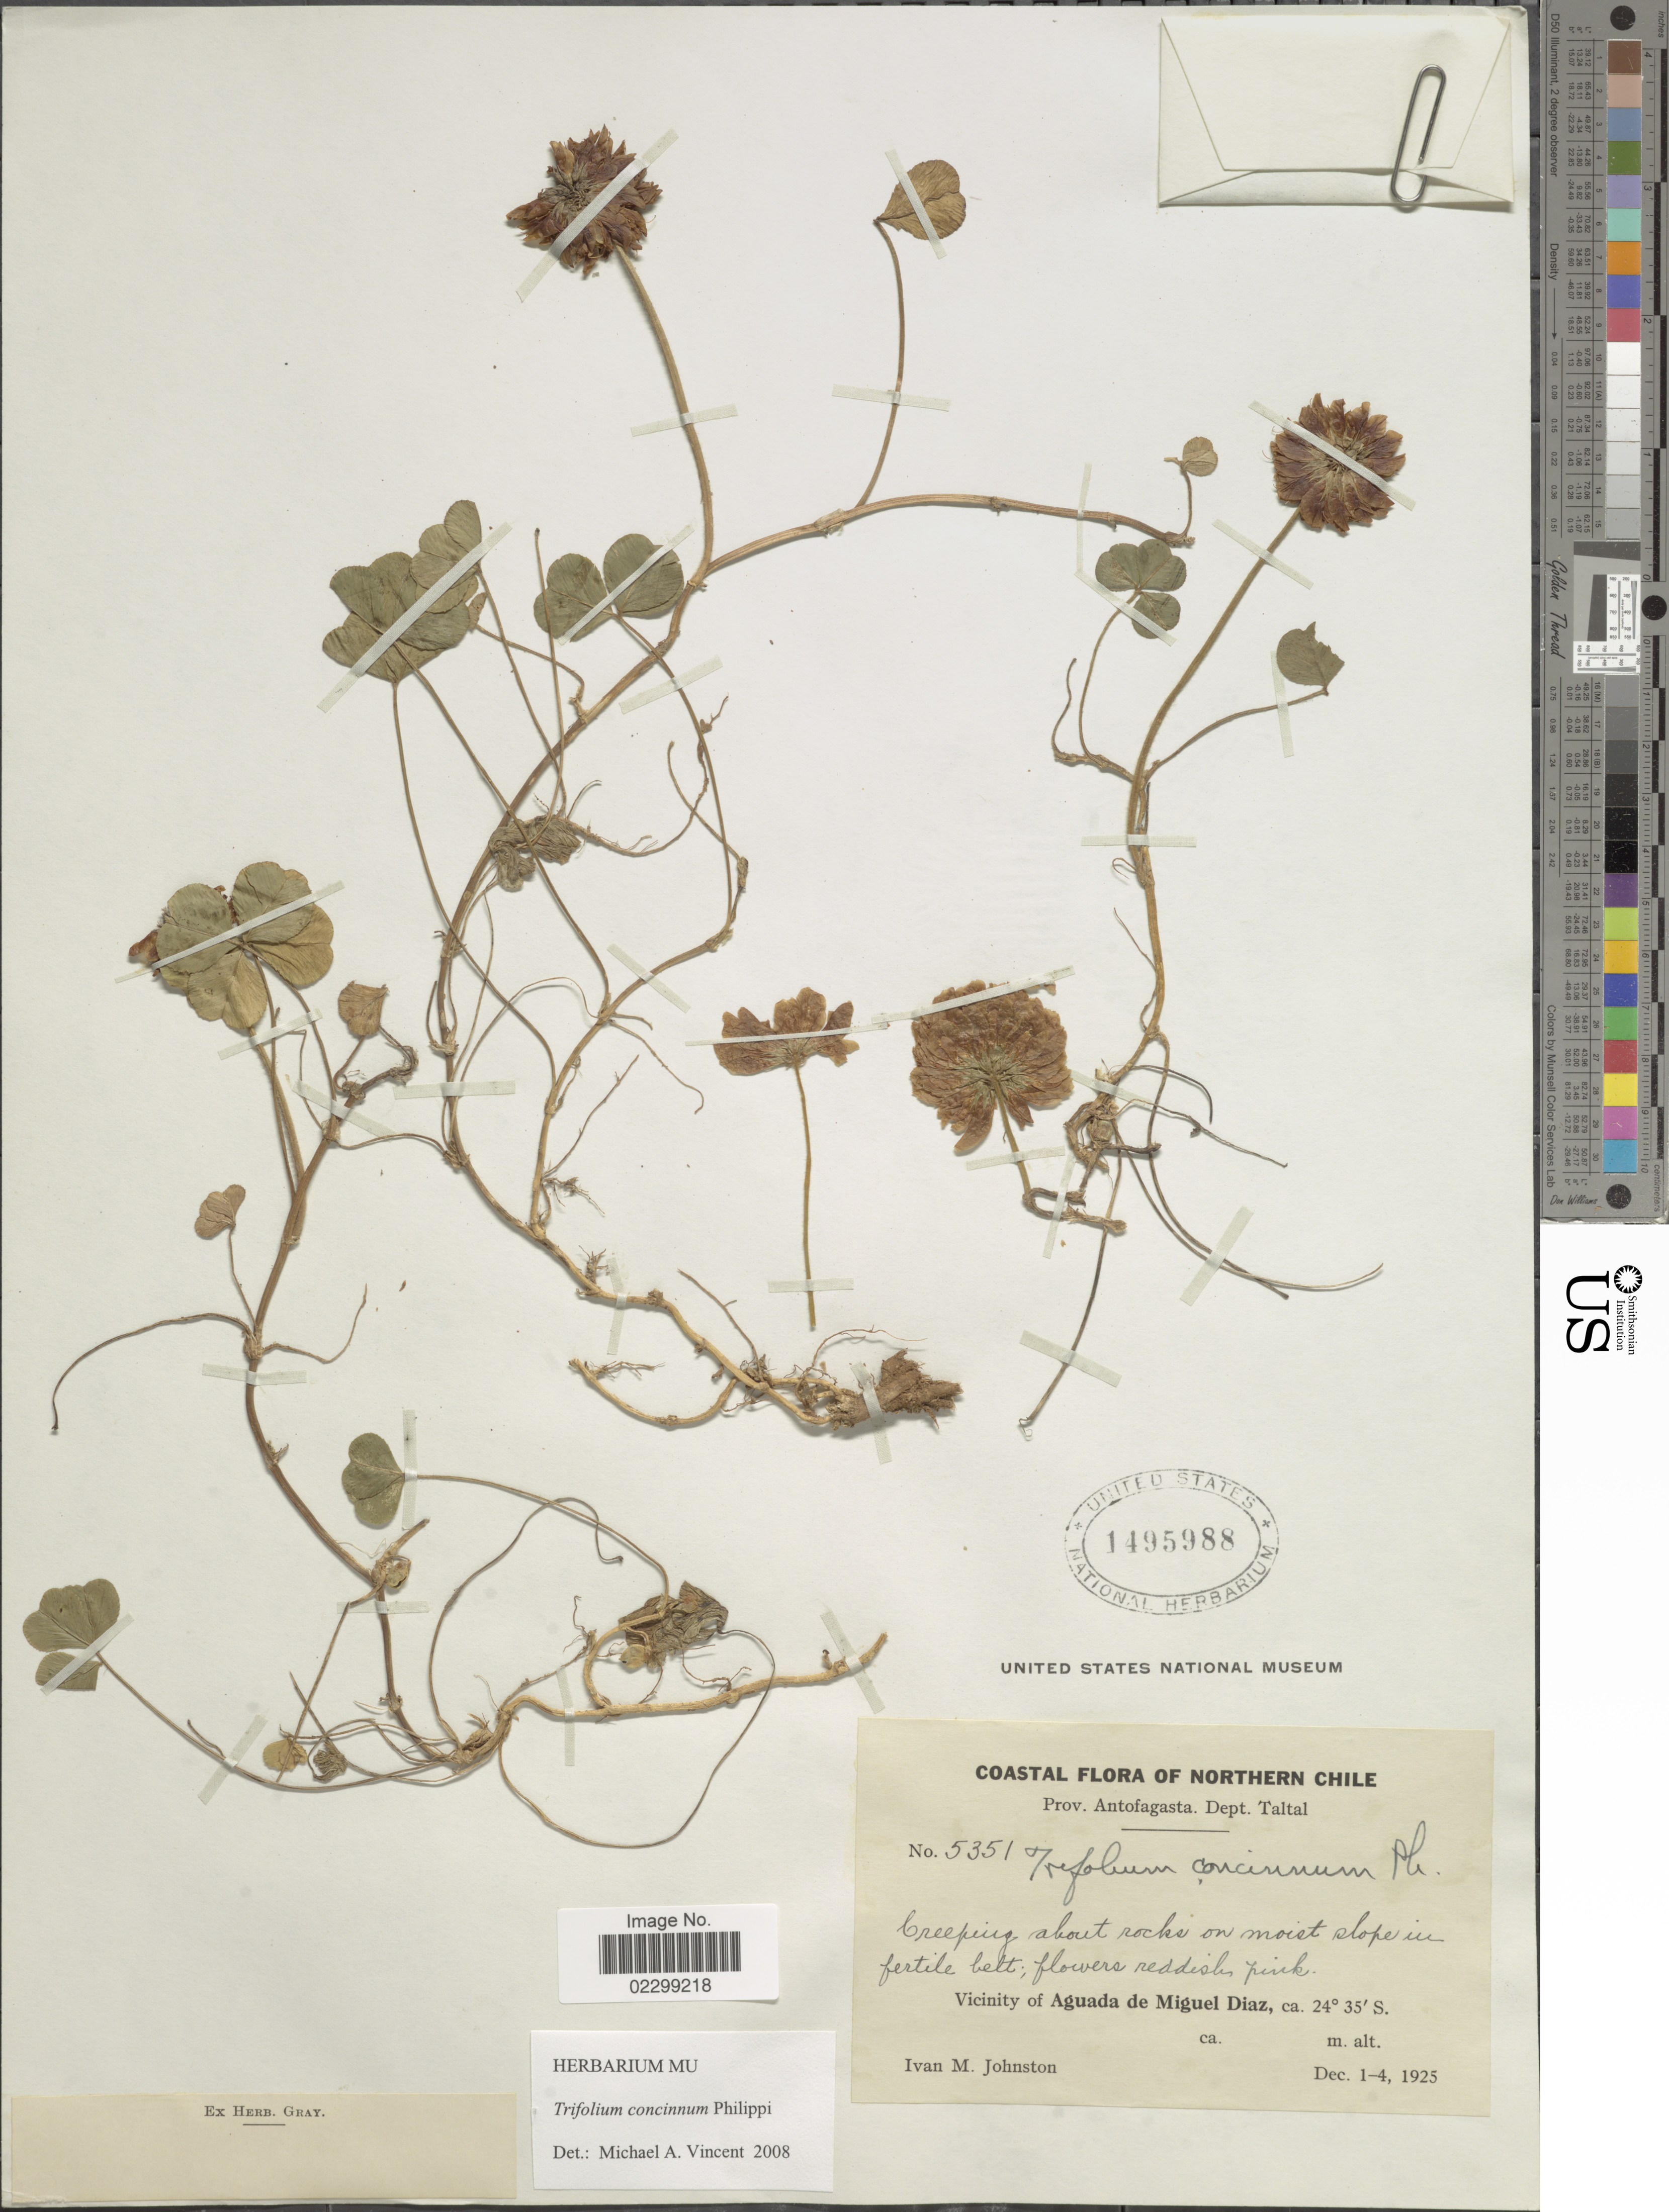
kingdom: Plantae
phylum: Tracheophyta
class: Magnoliopsida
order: Fabales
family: Fabaceae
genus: Trifolium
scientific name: Trifolium concinnum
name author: Phil.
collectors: I.M. Johnston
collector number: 5351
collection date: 1925-12-01/1925-12-04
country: Chile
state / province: Antofagasta (II)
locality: Dept. Taltal, creeping about rocks on moist slope in fertile belt, Vicinity of Aguada de Miquel Diaz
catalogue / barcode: US 1495988